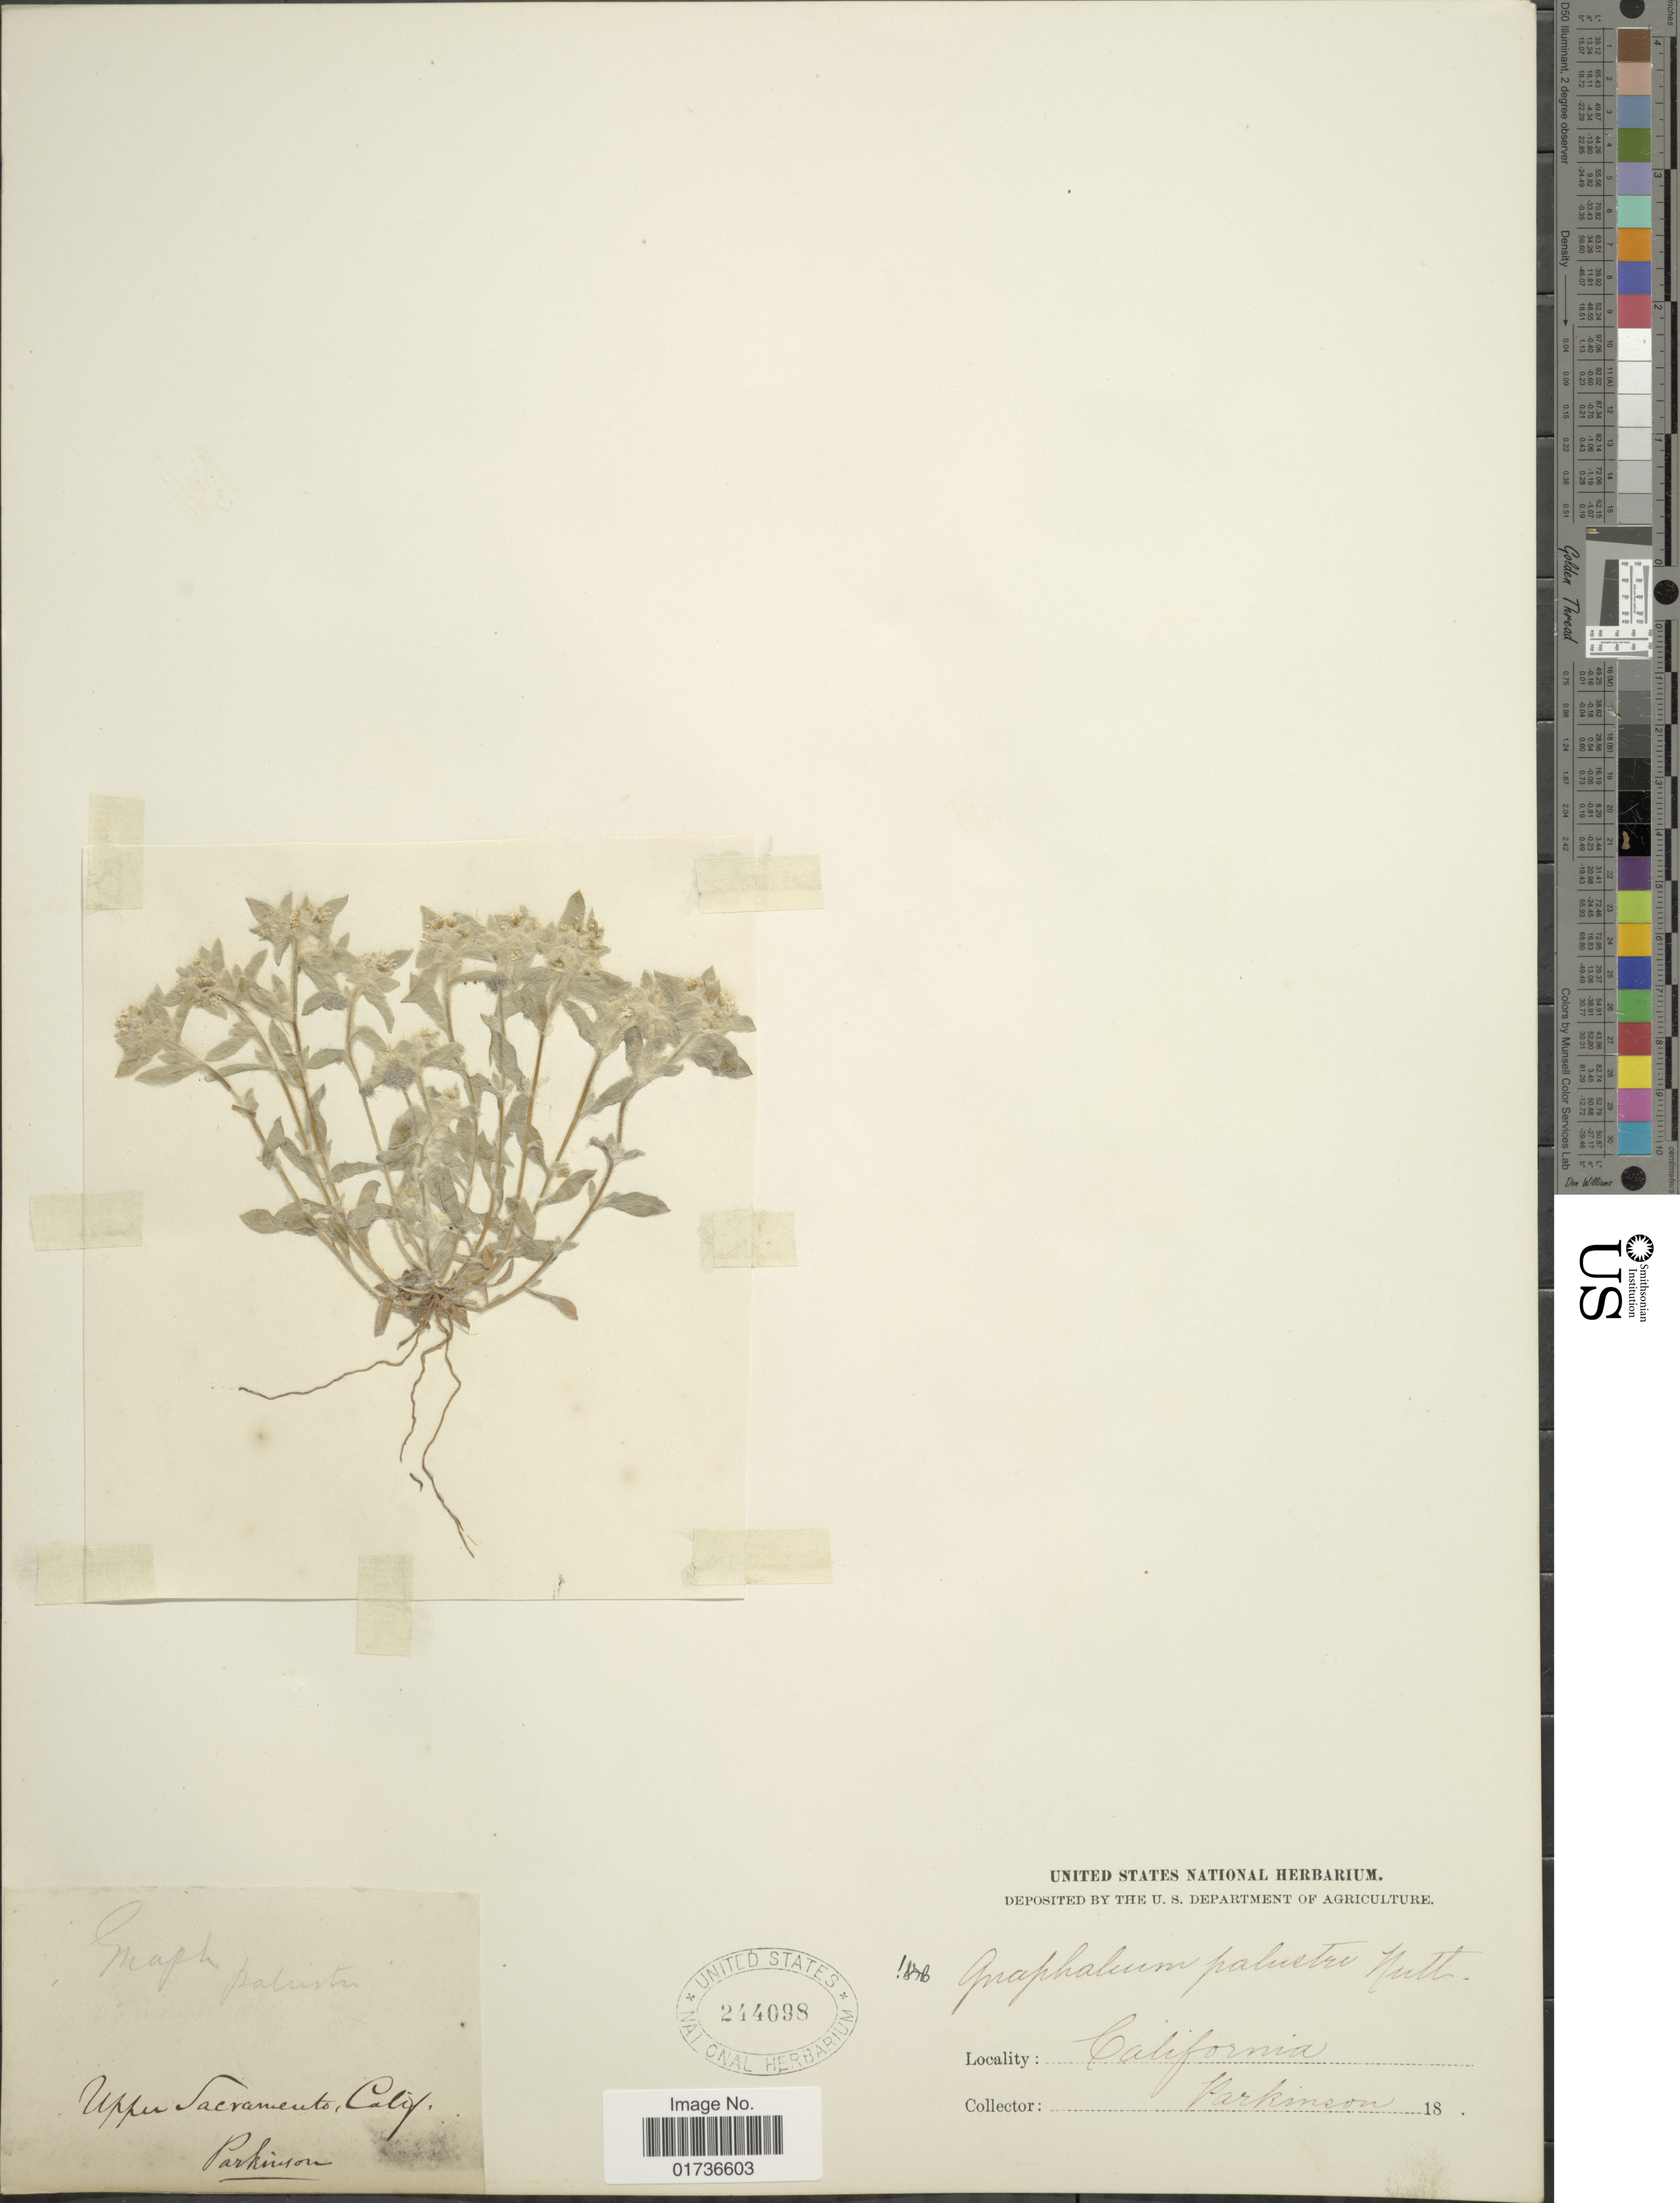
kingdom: Plantae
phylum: Tracheophyta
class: Magnoliopsida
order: Asterales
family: Asteraceae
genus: Gnaphalium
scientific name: Gnaphalium palustre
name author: Nutt.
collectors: Parkinson, --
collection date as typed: Transcribed d/m/y: //18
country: United States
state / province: California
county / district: Sacramento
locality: Upper Sacramento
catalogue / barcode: US 244098